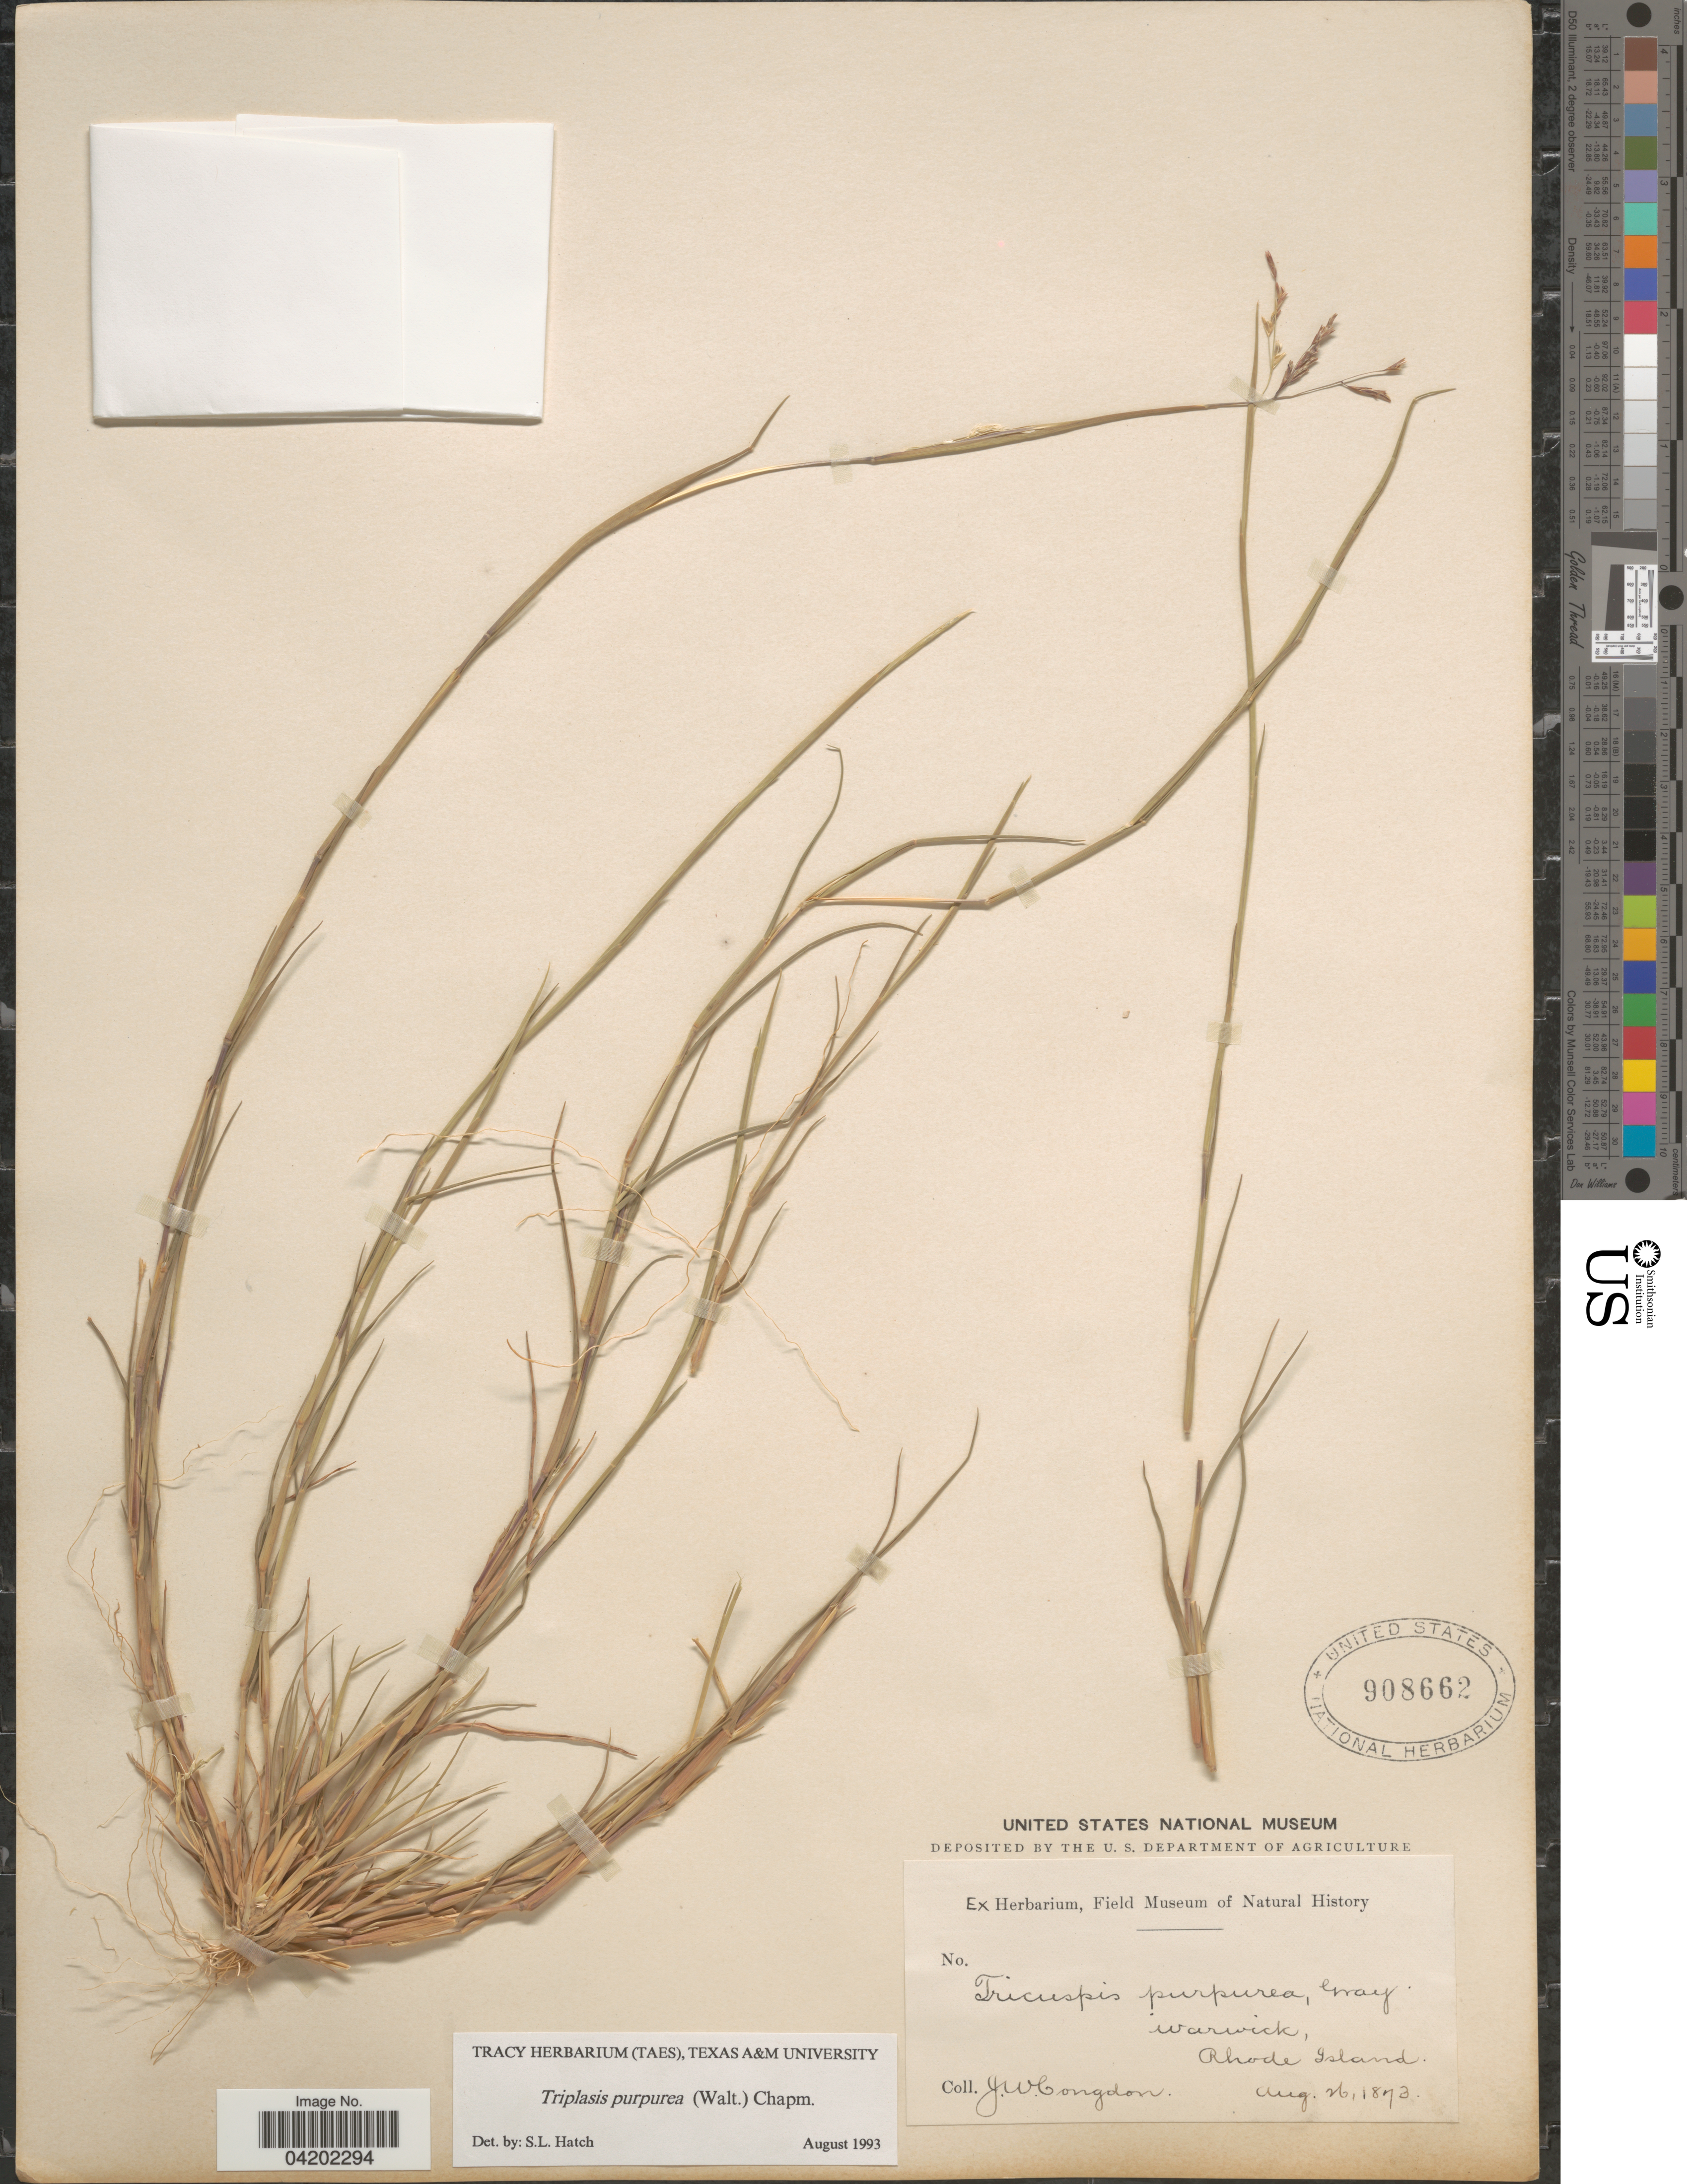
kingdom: Plantae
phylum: Tracheophyta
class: Liliopsida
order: Poales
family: Poaceae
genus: Triplasis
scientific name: Triplasis purpurea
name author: (Walter) Chapm.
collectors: J. W. Congdon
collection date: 1873-08-26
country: United States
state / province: Rhode Island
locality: Warwick.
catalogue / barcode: US 908662